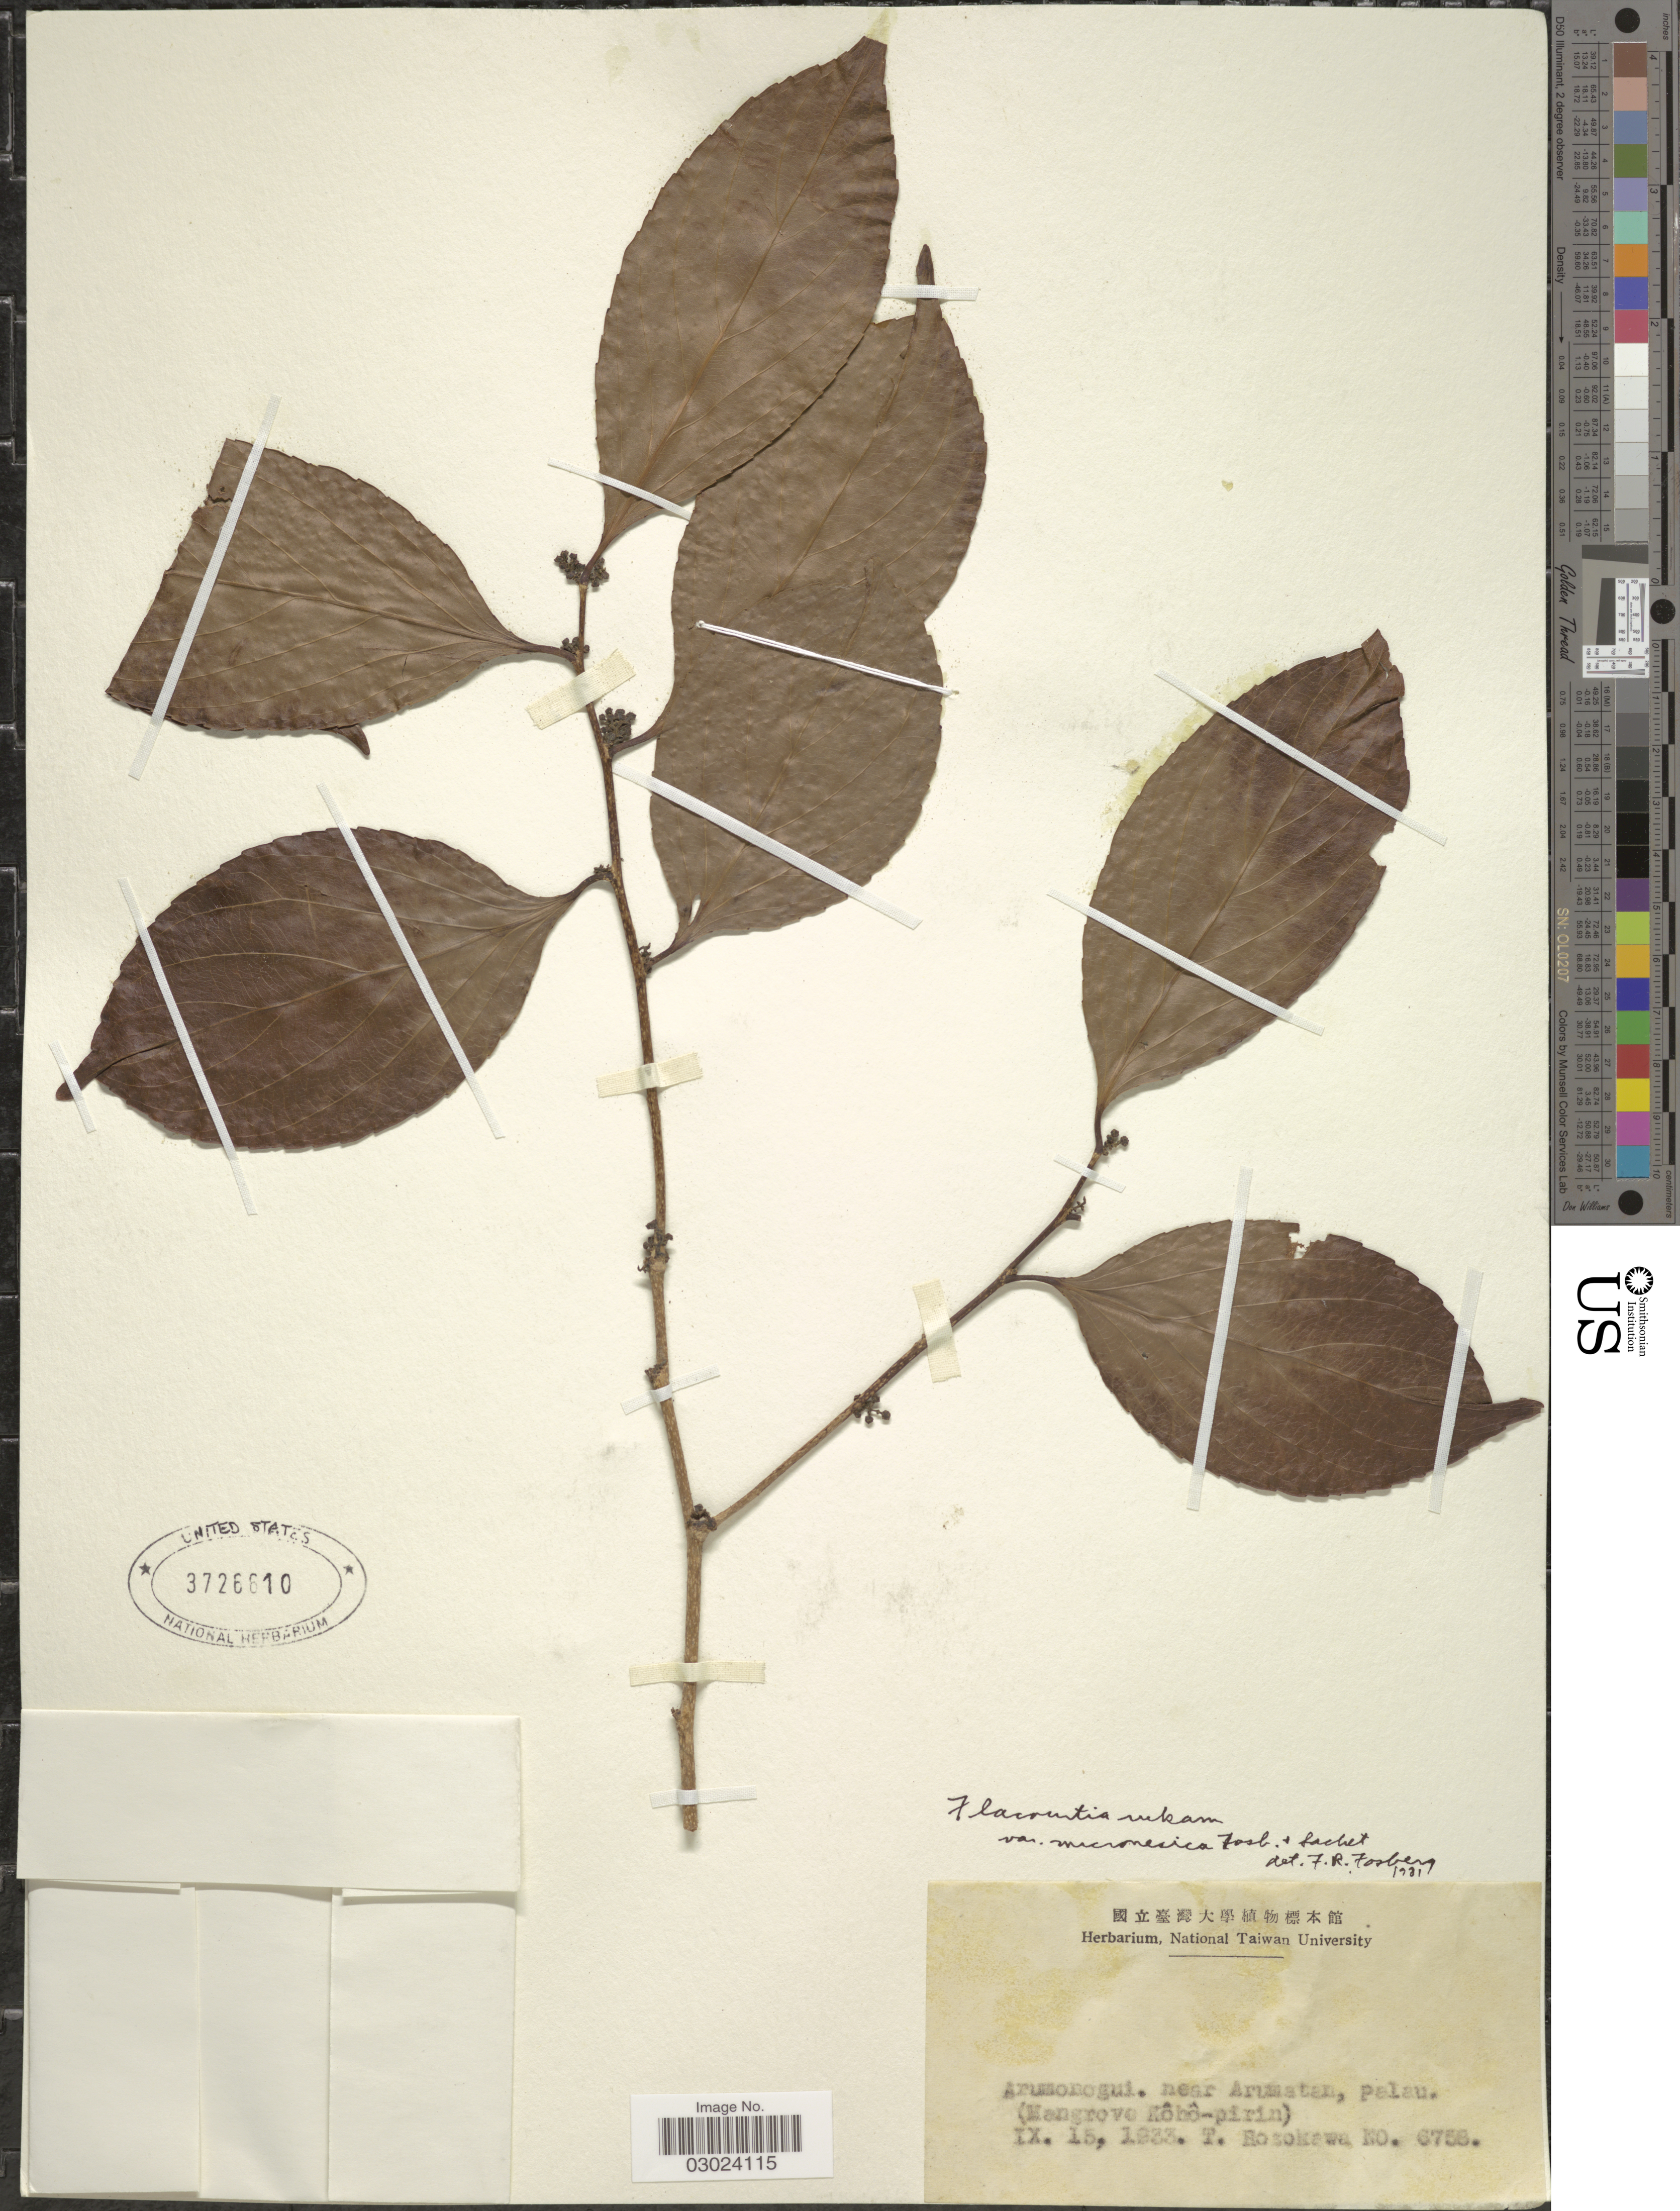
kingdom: Plantae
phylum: Tracheophyta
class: Magnoliopsida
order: Malpighiales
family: Salicaceae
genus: Flacourtia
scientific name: Flacourtia rukam var. micronesica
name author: Fosberg & Sachet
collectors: T. Hosokawa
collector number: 6758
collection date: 1933-09-15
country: Palau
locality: Arumonogui. Near Arumatan, palau. (Mangrove Kôhô-pirin).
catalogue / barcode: US 3726610